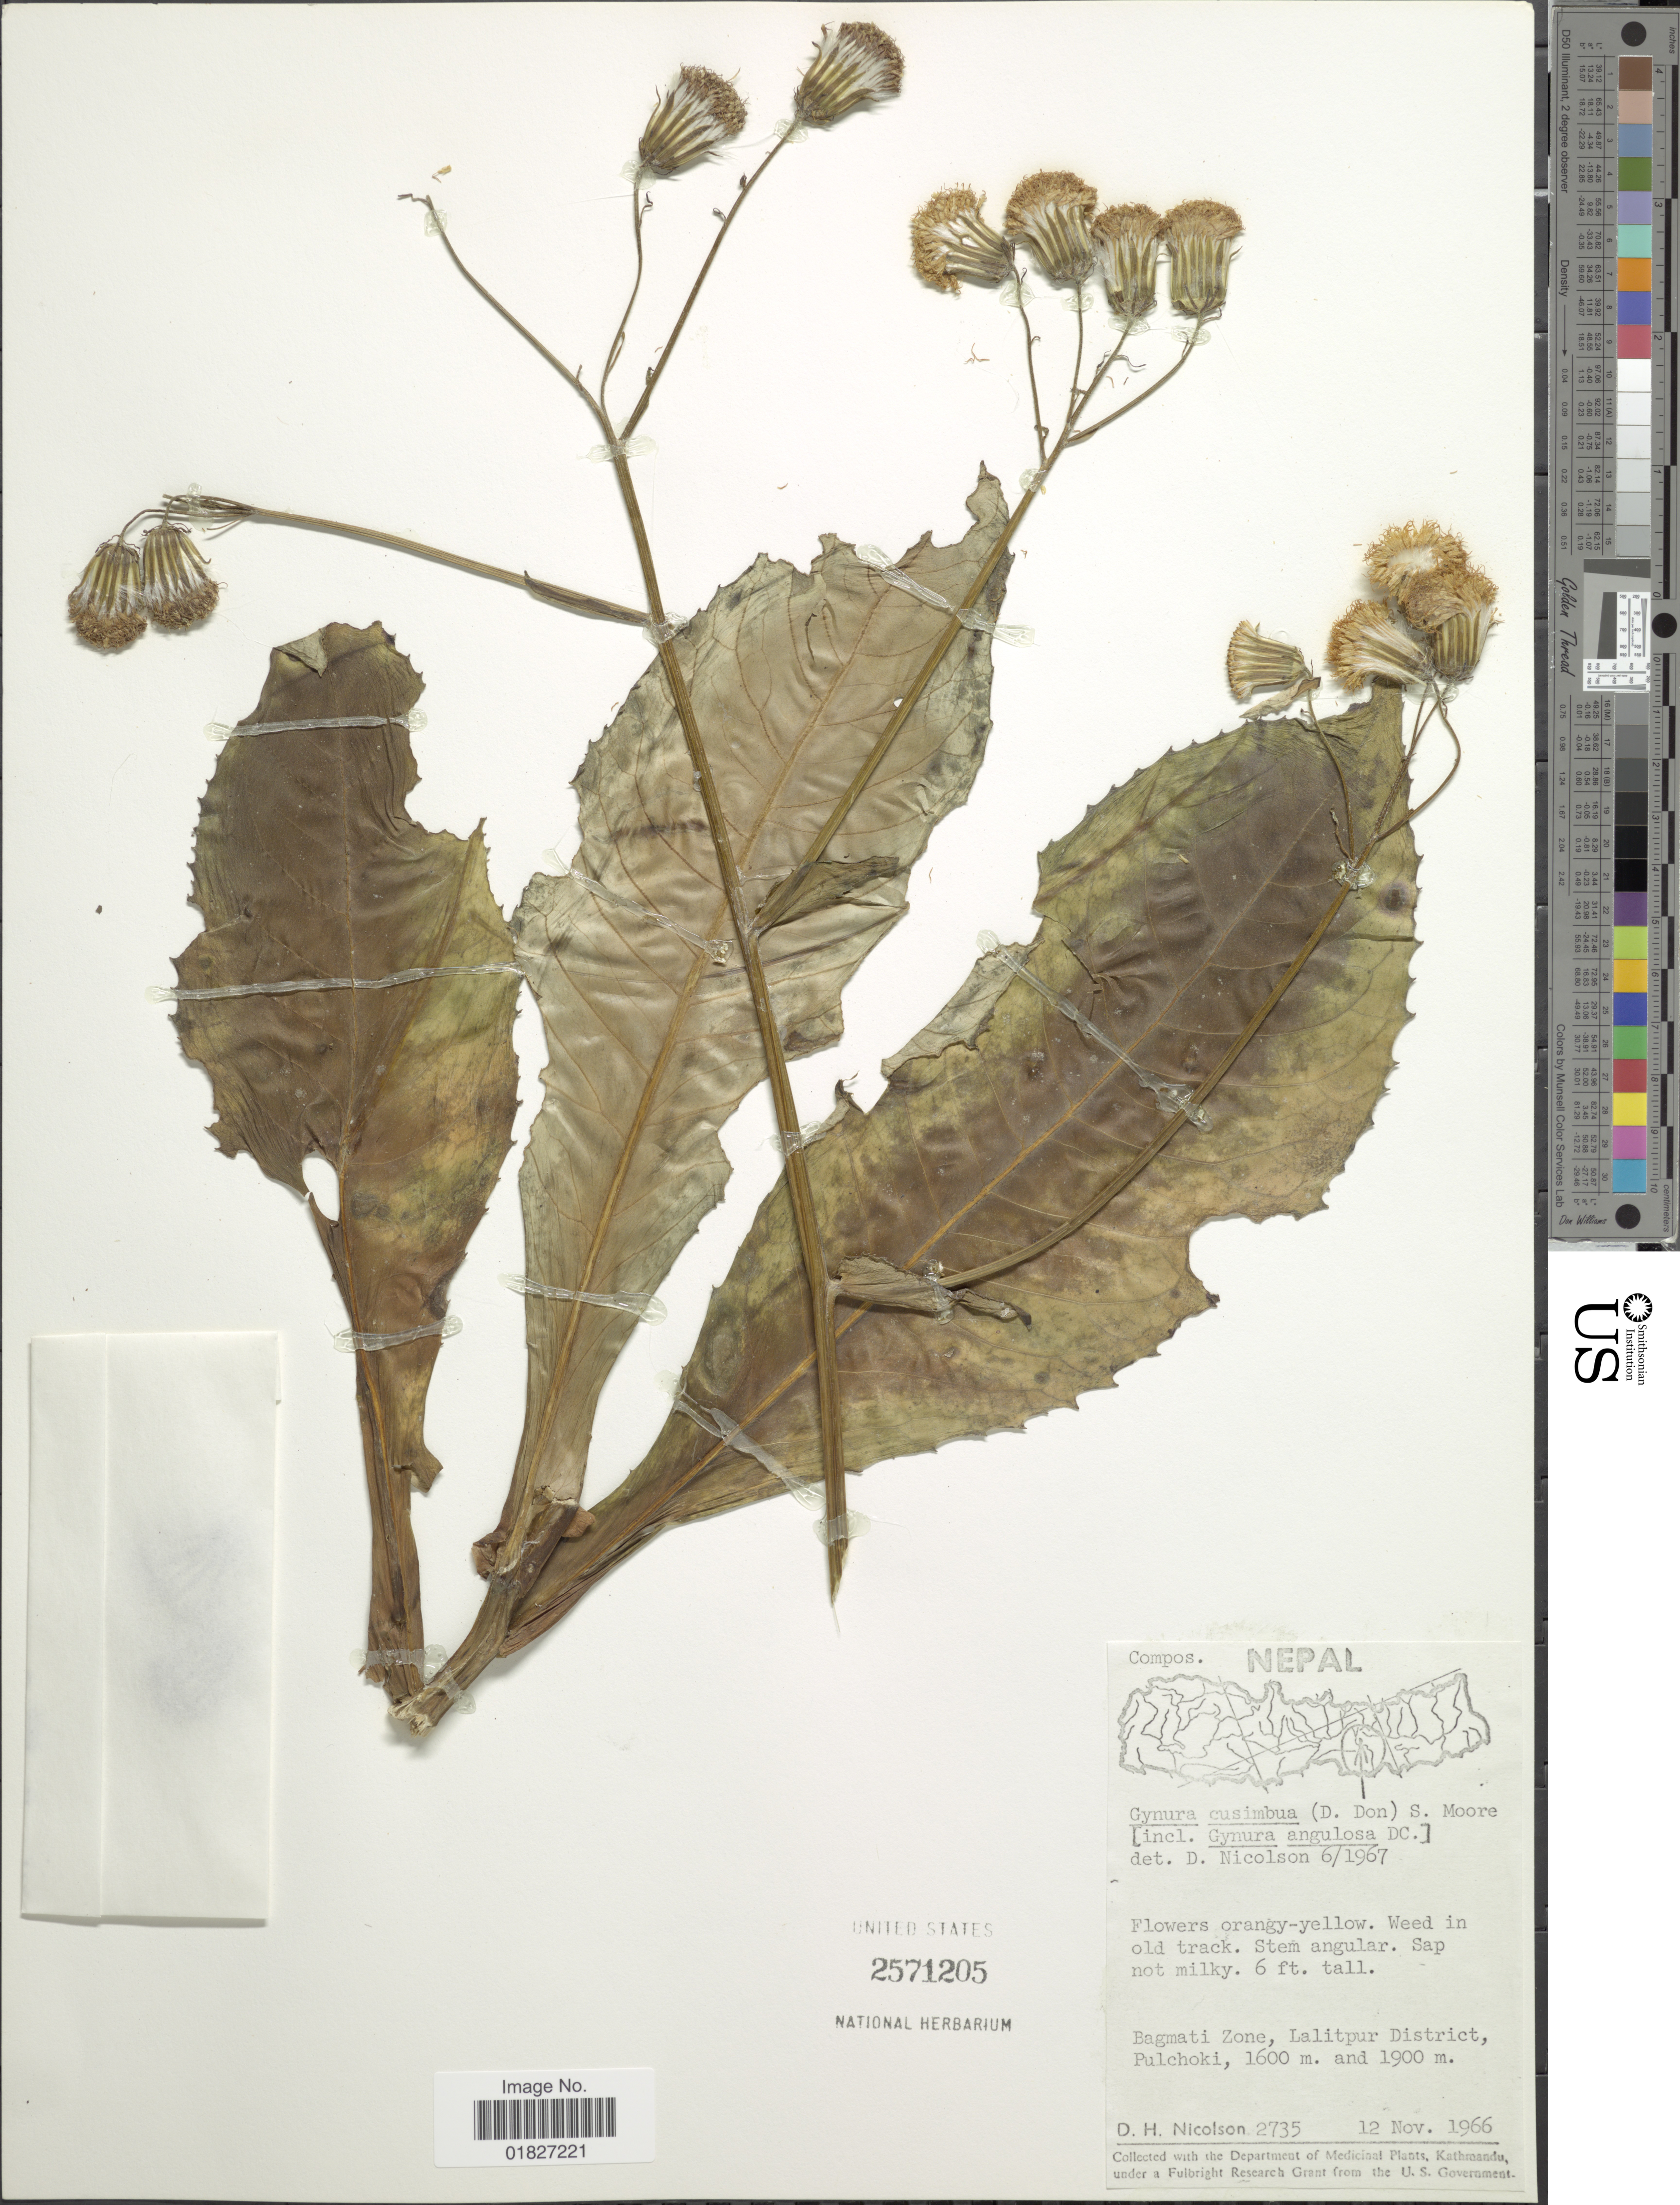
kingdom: Plantae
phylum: Tracheophyta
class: Magnoliopsida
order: Asterales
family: Asteraceae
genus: Gynura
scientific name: Gynura cusimbua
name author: (Buch.-Ham. ex D. Don) Moore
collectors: D. H. Nicolson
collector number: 2735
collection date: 1966-11-12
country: Nepal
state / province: Bagmati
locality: Bagmati Zone, Lalitpur District, Pulchoki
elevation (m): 1600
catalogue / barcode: US 2571205